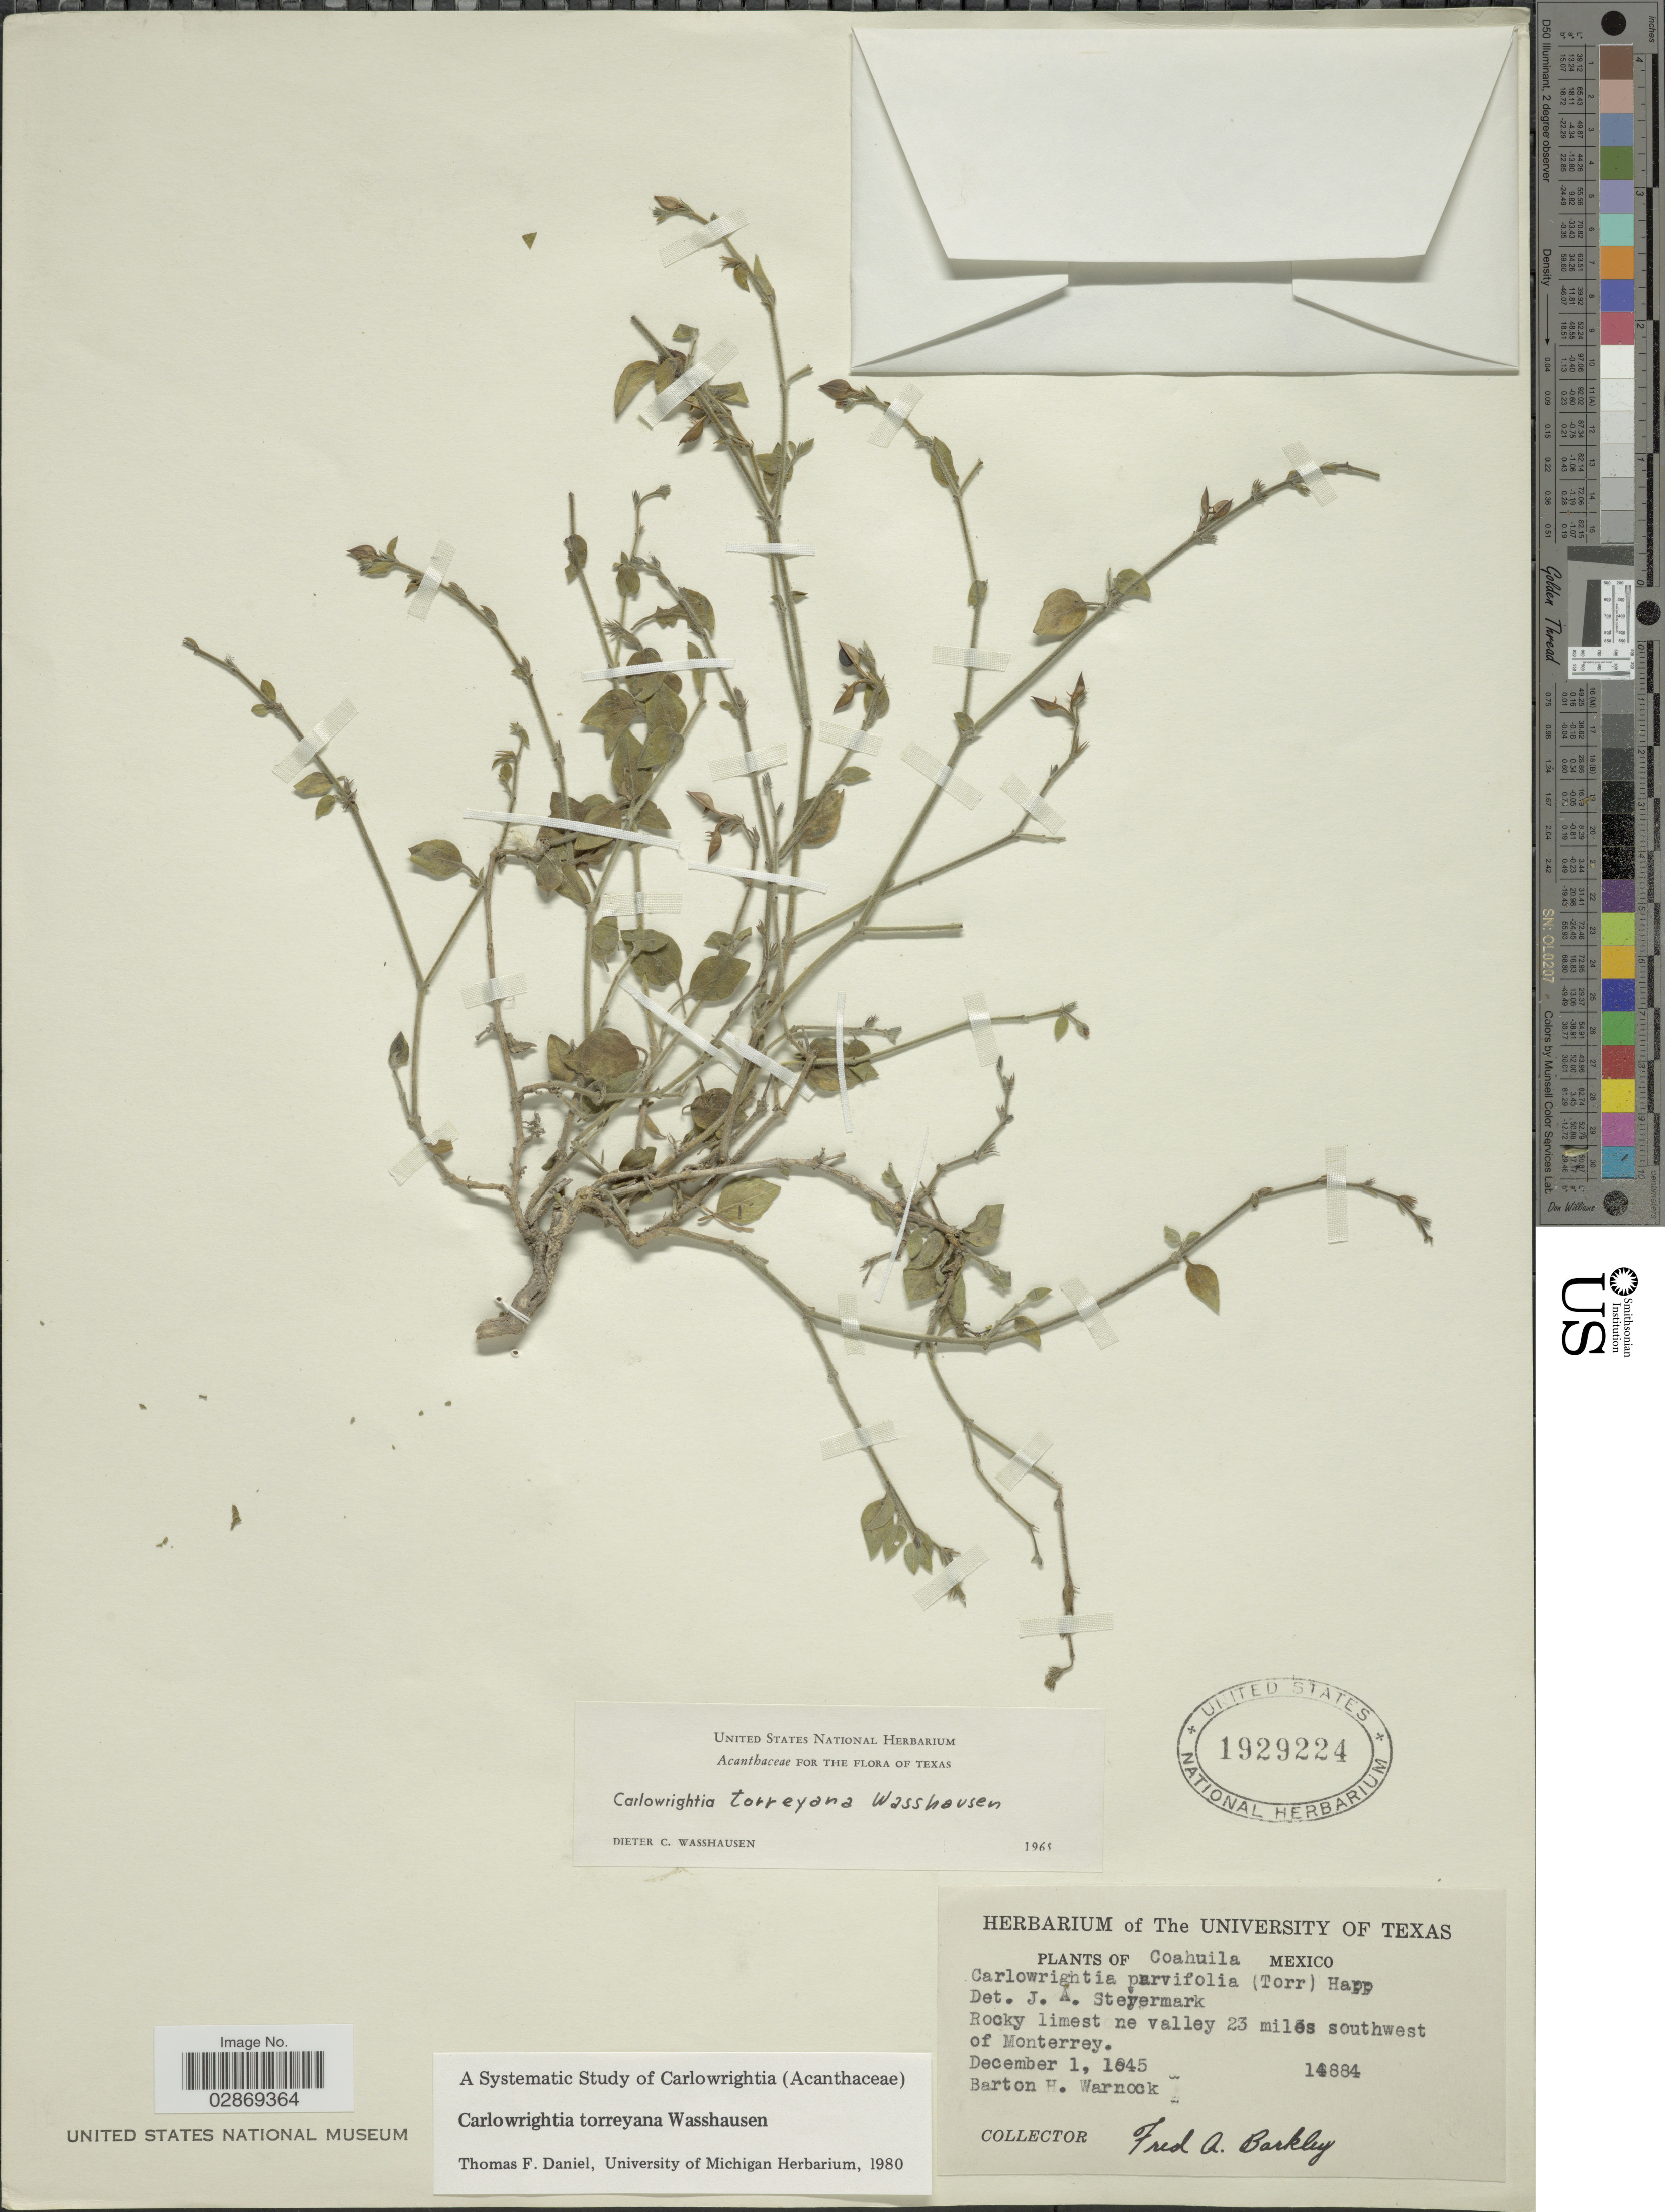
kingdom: Plantae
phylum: Tracheophyta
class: Magnoliopsida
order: Lamiales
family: Acanthaceae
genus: Carlowrightia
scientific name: Carlowrightia torreyana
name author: Wassh.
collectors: B. H. Warnock & F. A. Barkley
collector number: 14884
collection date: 1945-12-01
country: Mexico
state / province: Coahuila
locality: Rocky limestone valley 23 miles southwest of Monterrey.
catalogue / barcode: US 1929224